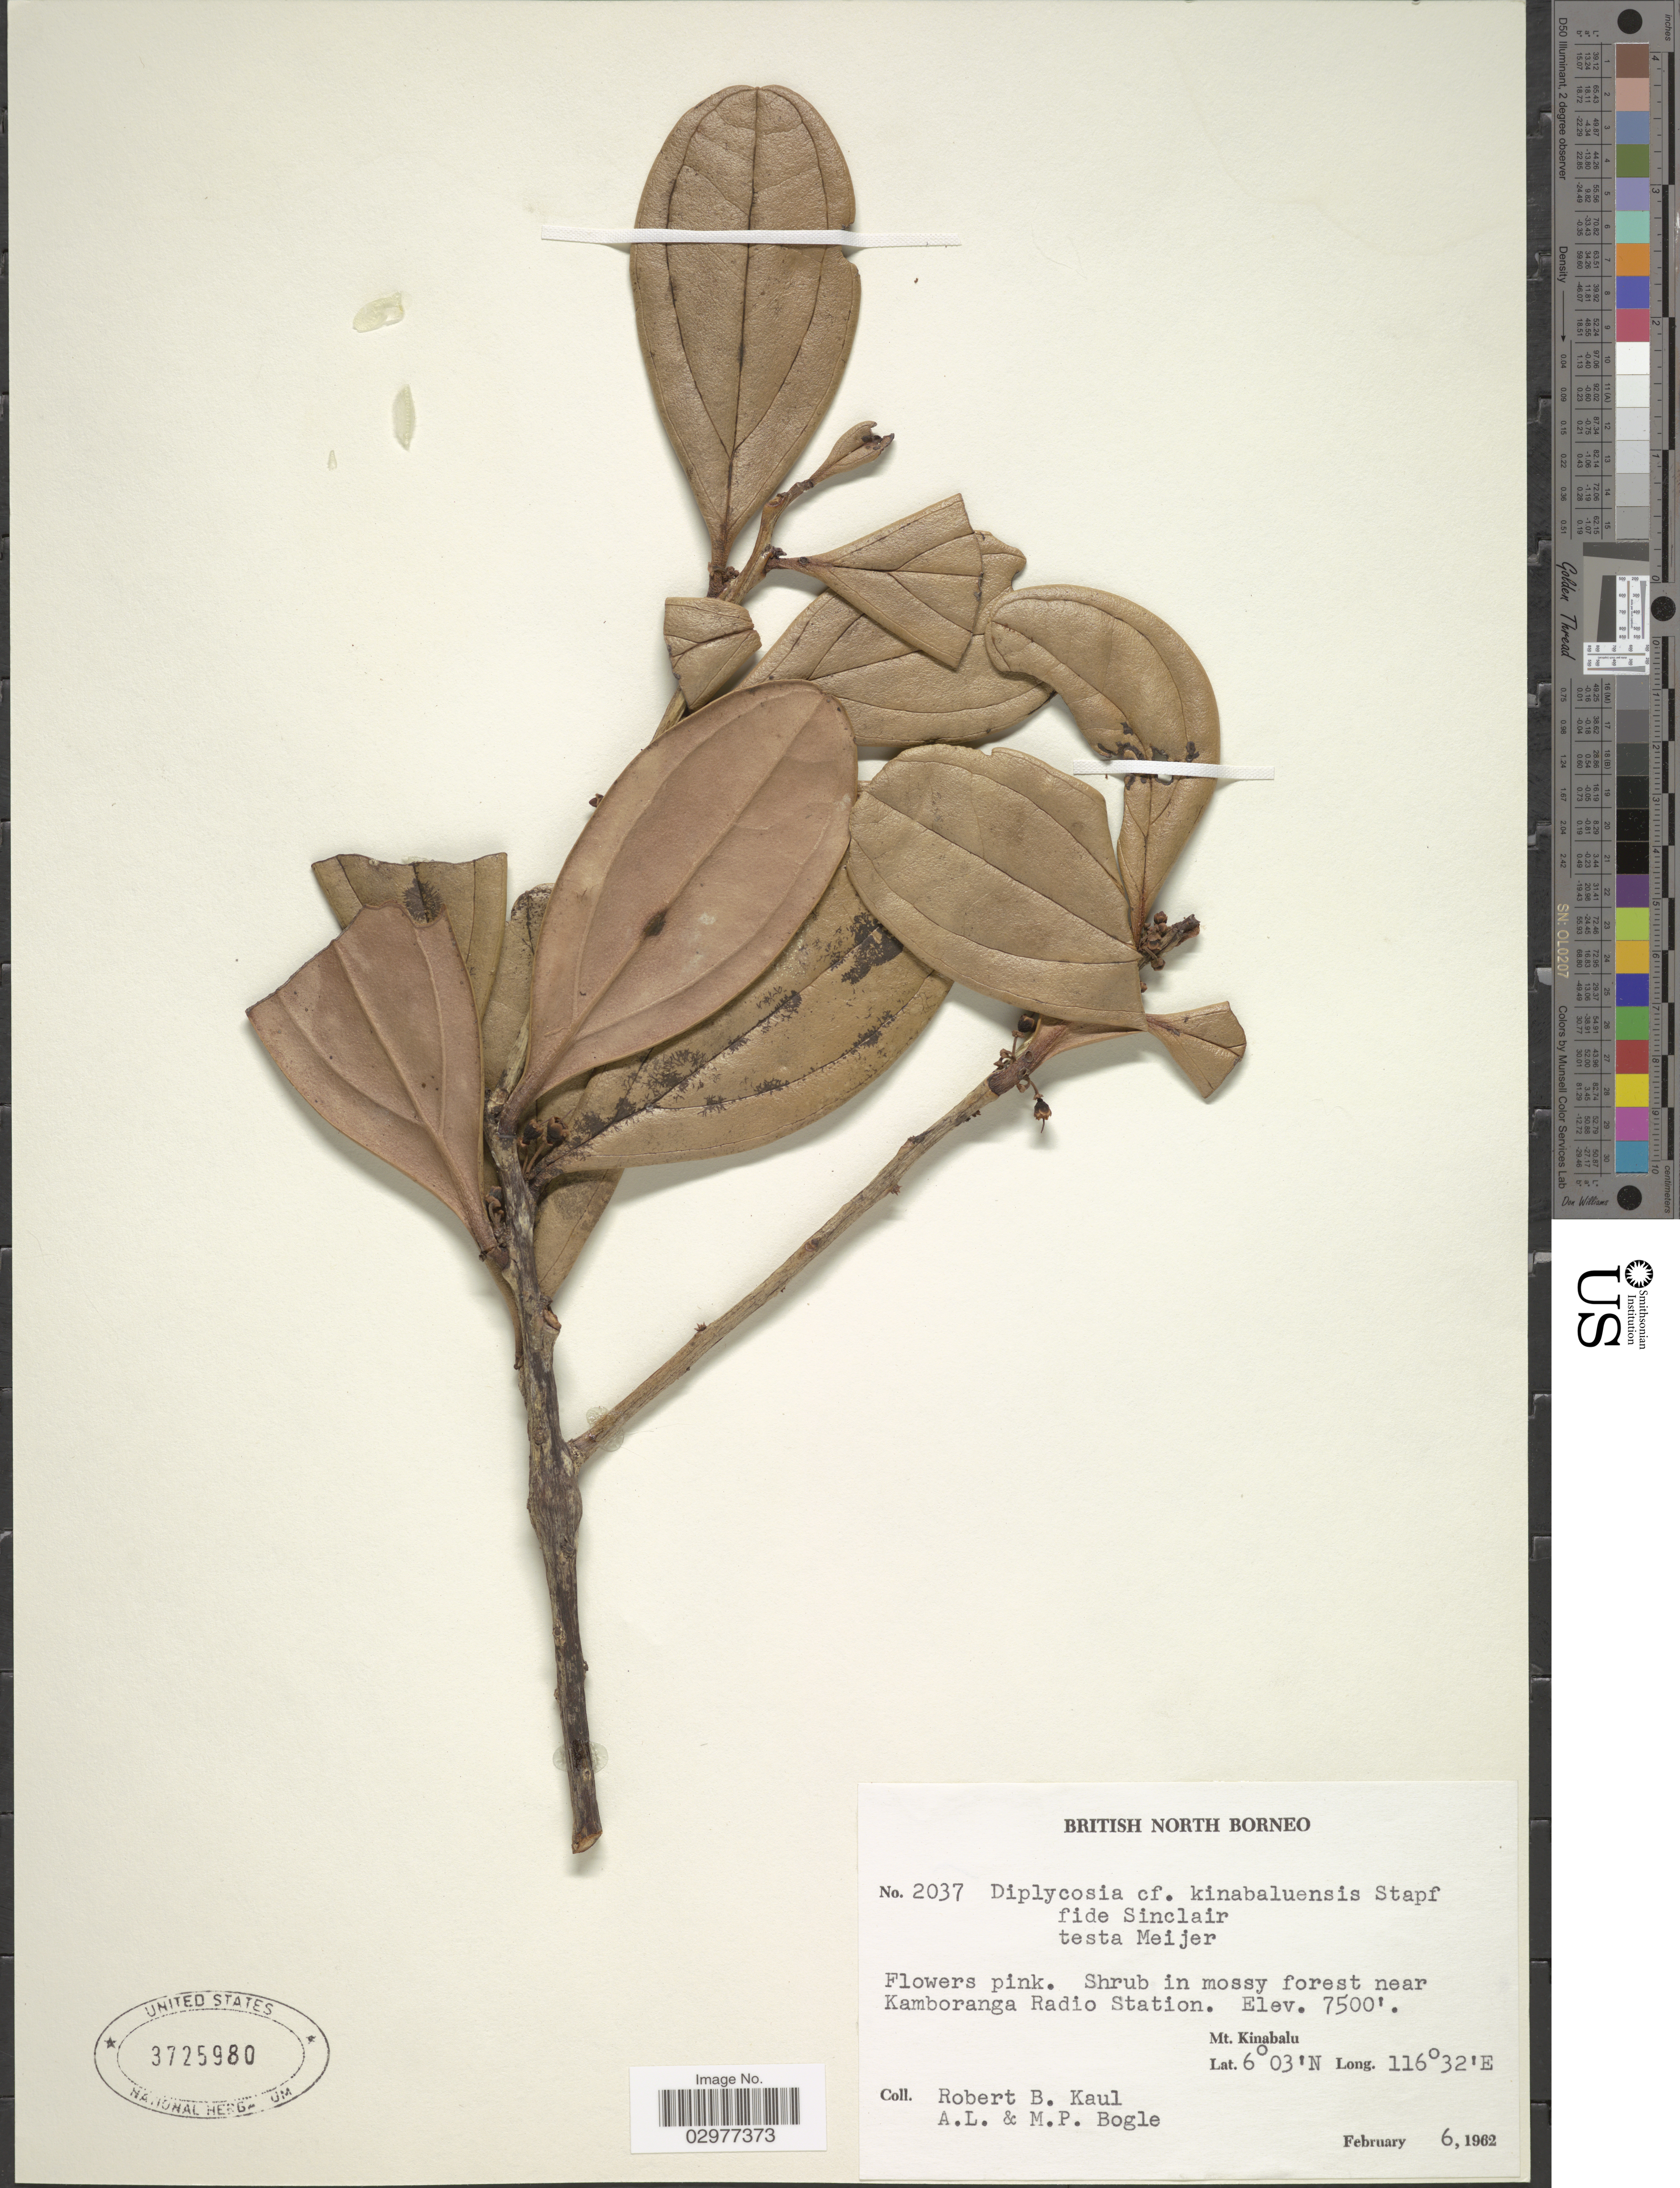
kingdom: Plantae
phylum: Tracheophyta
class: Magnoliopsida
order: Ericales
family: Ericaceae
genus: Diplycosia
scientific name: Diplycosia kinabaluensis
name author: Stapf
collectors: R. Kaul, Bogle, A.L. & M. Bogle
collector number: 2037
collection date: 1962-02-06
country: Malaysia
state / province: Sabah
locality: Shrub in forest near Kamboranga Radio Station. Mt. Kinabalu.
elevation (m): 2286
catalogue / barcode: US 3725980